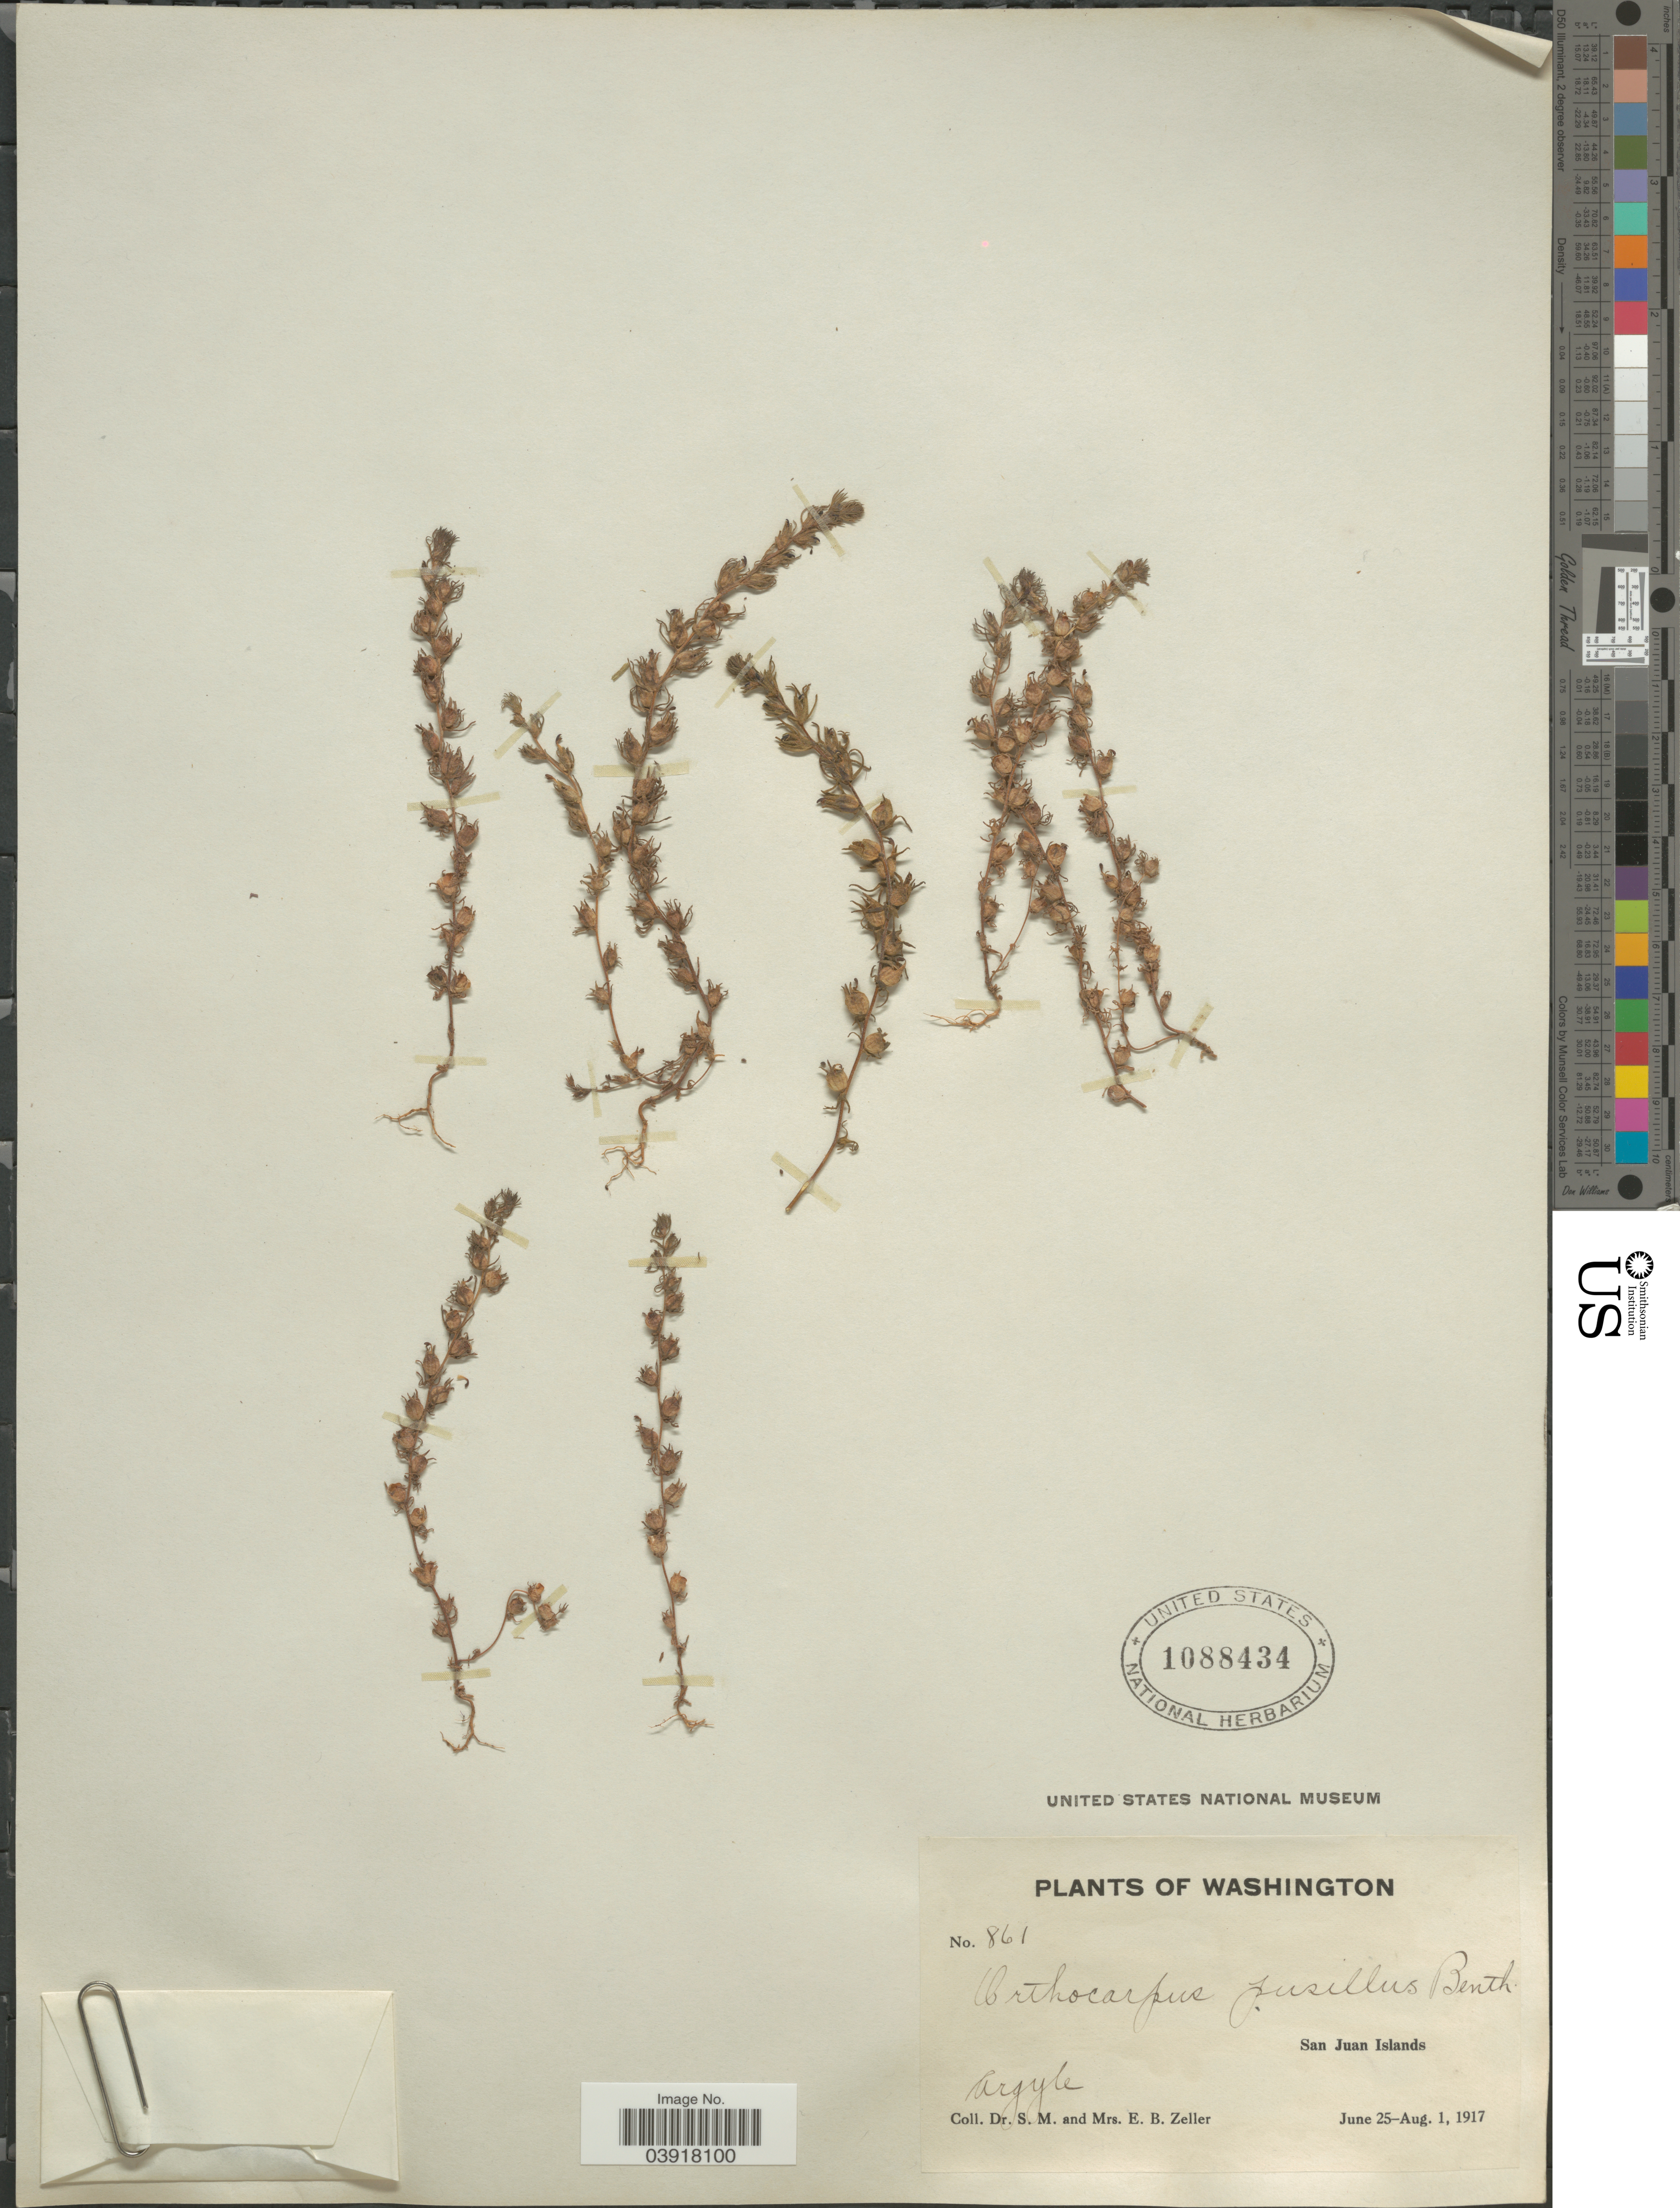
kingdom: Plantae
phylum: Tracheophyta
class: Magnoliopsida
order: Lamiales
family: Orobanchaceae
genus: Orthocarpus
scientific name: Orthocarpus pusillus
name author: Benth.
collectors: S. Zeller & E. Zeller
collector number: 861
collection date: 1917-06-25/1917-08-01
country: United States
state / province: Washington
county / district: San Juan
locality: San Juan Islands. Argyle.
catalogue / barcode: US 1088434